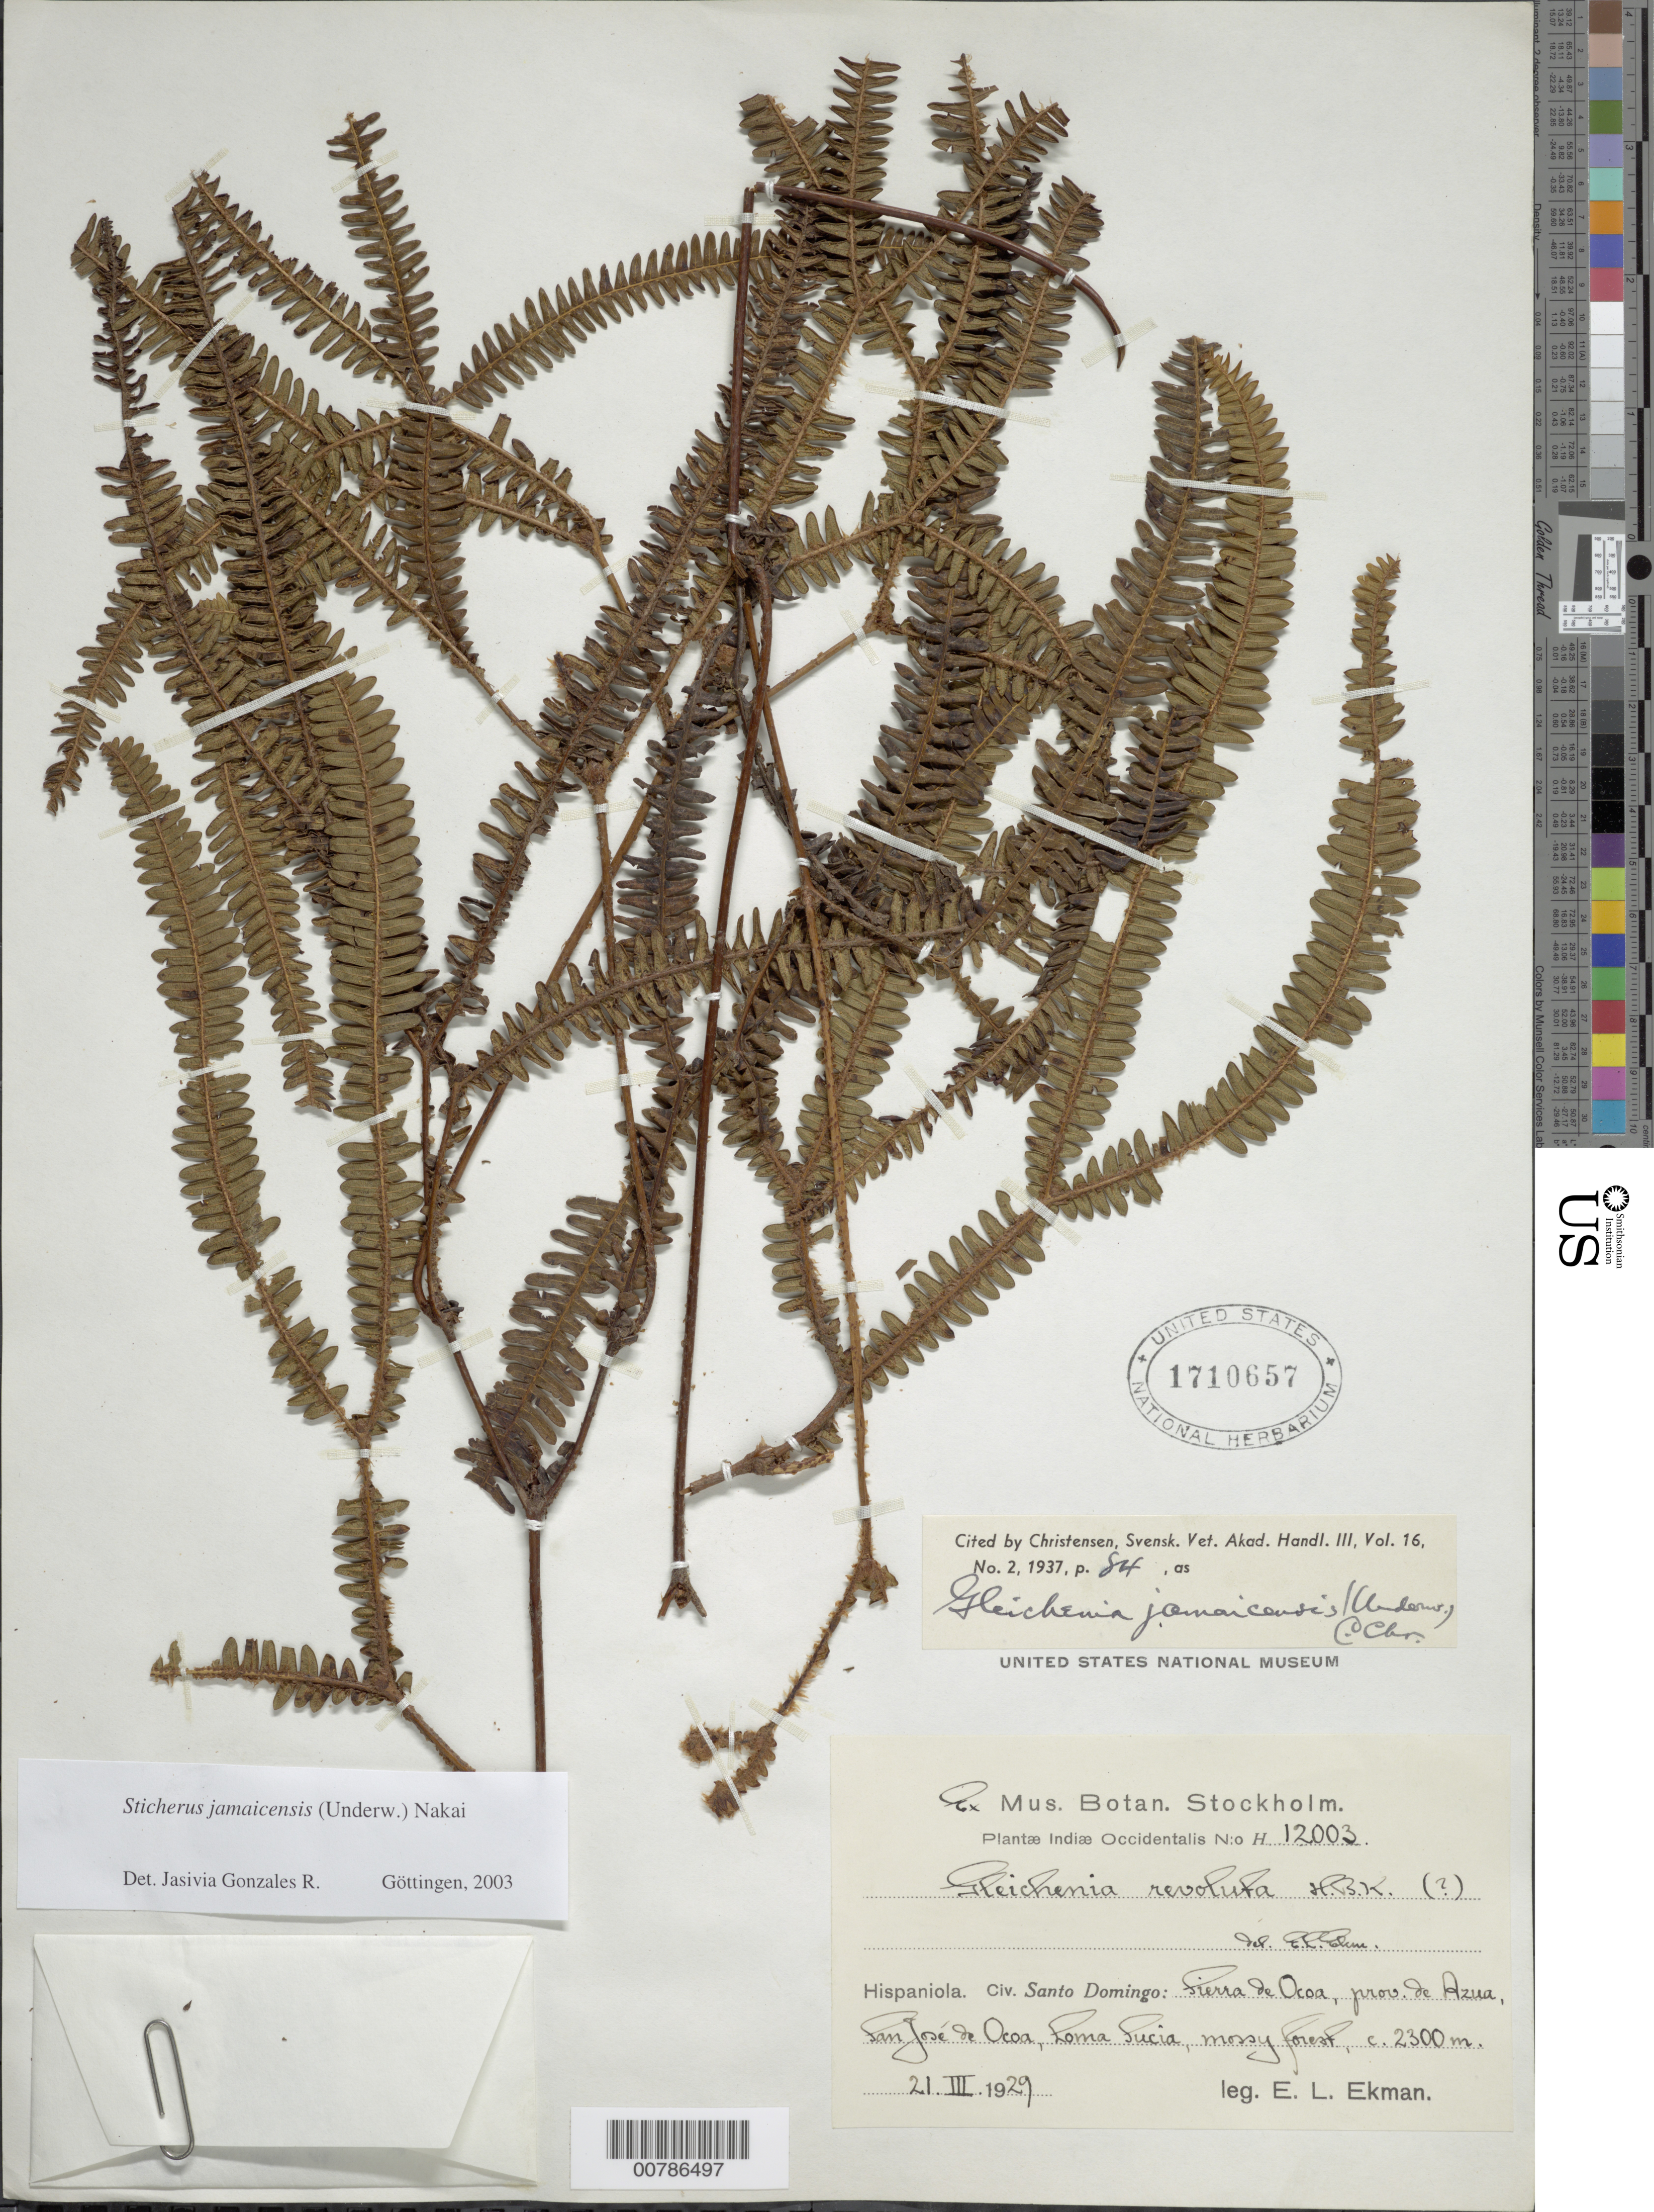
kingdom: Plantae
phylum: Tracheophyta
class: Polypodiopsida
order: Gleicheniales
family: Gleicheniaceae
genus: Sticherus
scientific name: Sticherus jamaicensis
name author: (Underw.) Nakai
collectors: E. L. Ekman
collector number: H 12003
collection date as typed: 21 Mar 1929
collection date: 1929-03-21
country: Dominican Republic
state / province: Azua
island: Hispaniola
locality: Sierra de Ocoa, San José de Ocoa, Loma Lucia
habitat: Mossy forest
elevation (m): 2300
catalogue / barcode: US 1710657